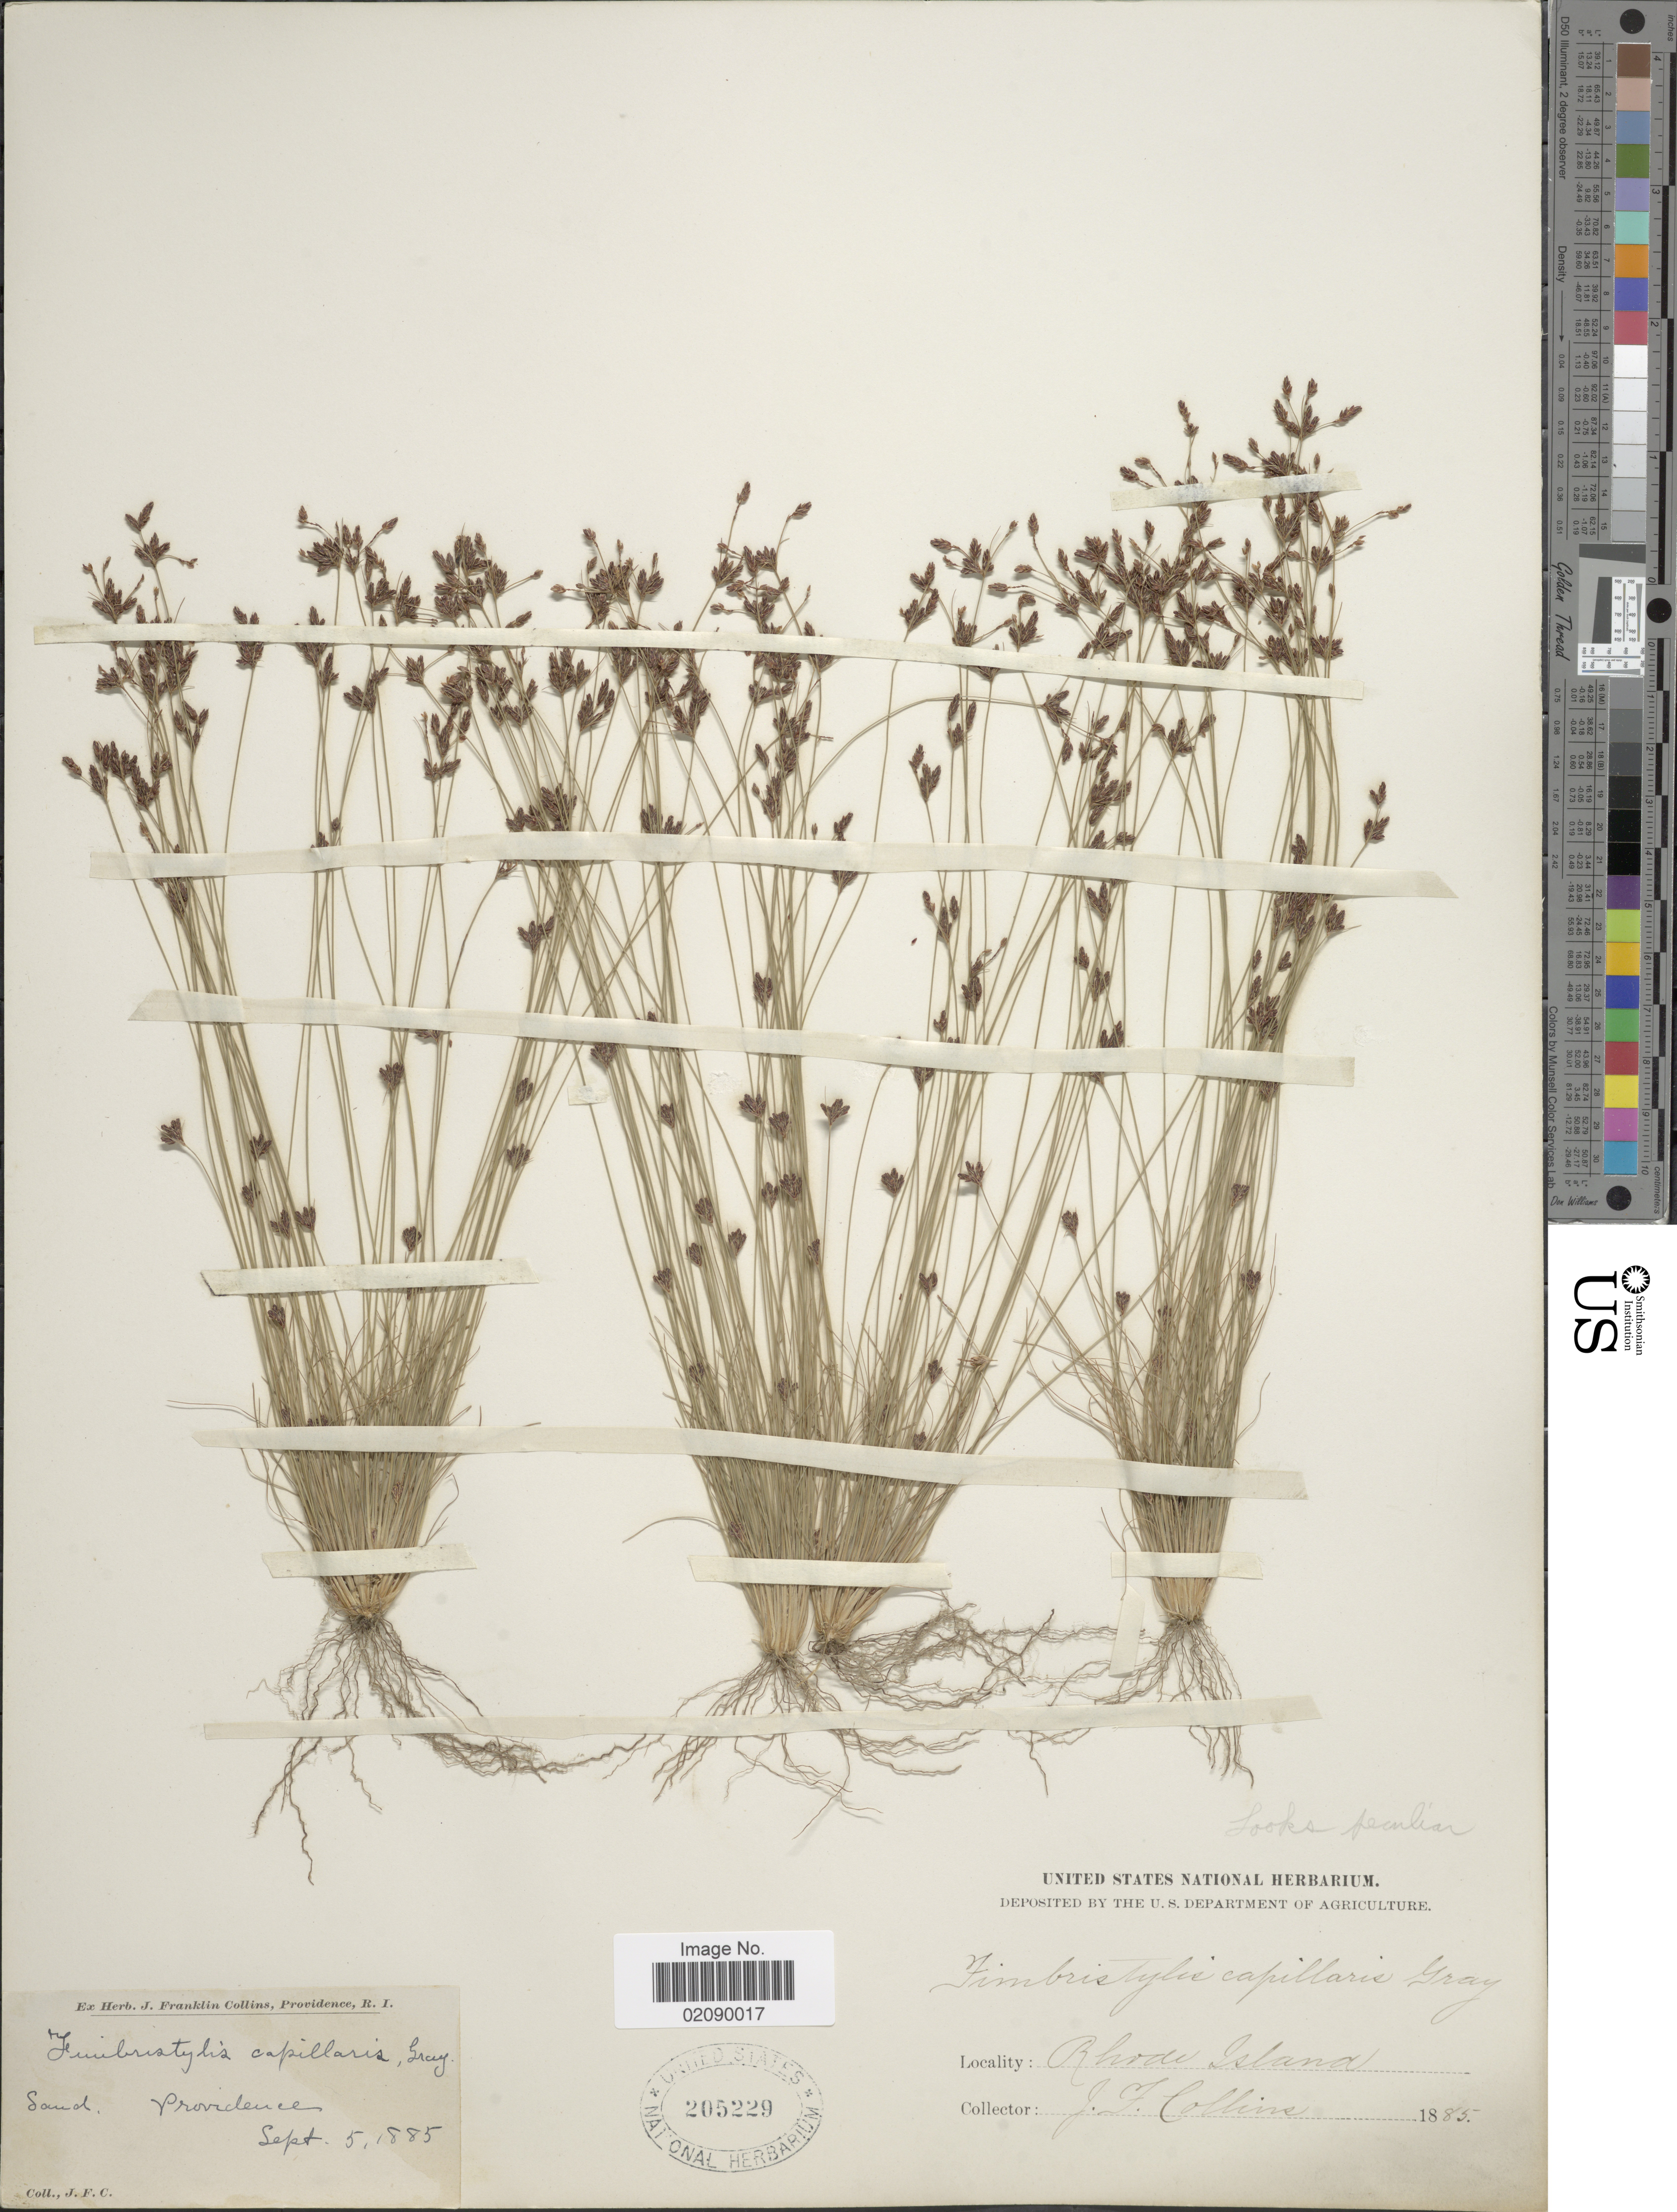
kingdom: Plantae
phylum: Tracheophyta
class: Liliopsida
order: Poales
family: Cyperaceae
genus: Bulbostylis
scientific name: Bulbostylis capillaris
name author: (L.) Kunth ex C.B. Clarke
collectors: J. Collins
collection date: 1885-09-05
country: United States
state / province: Rhode Island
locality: Sand, Providence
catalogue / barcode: US 205229